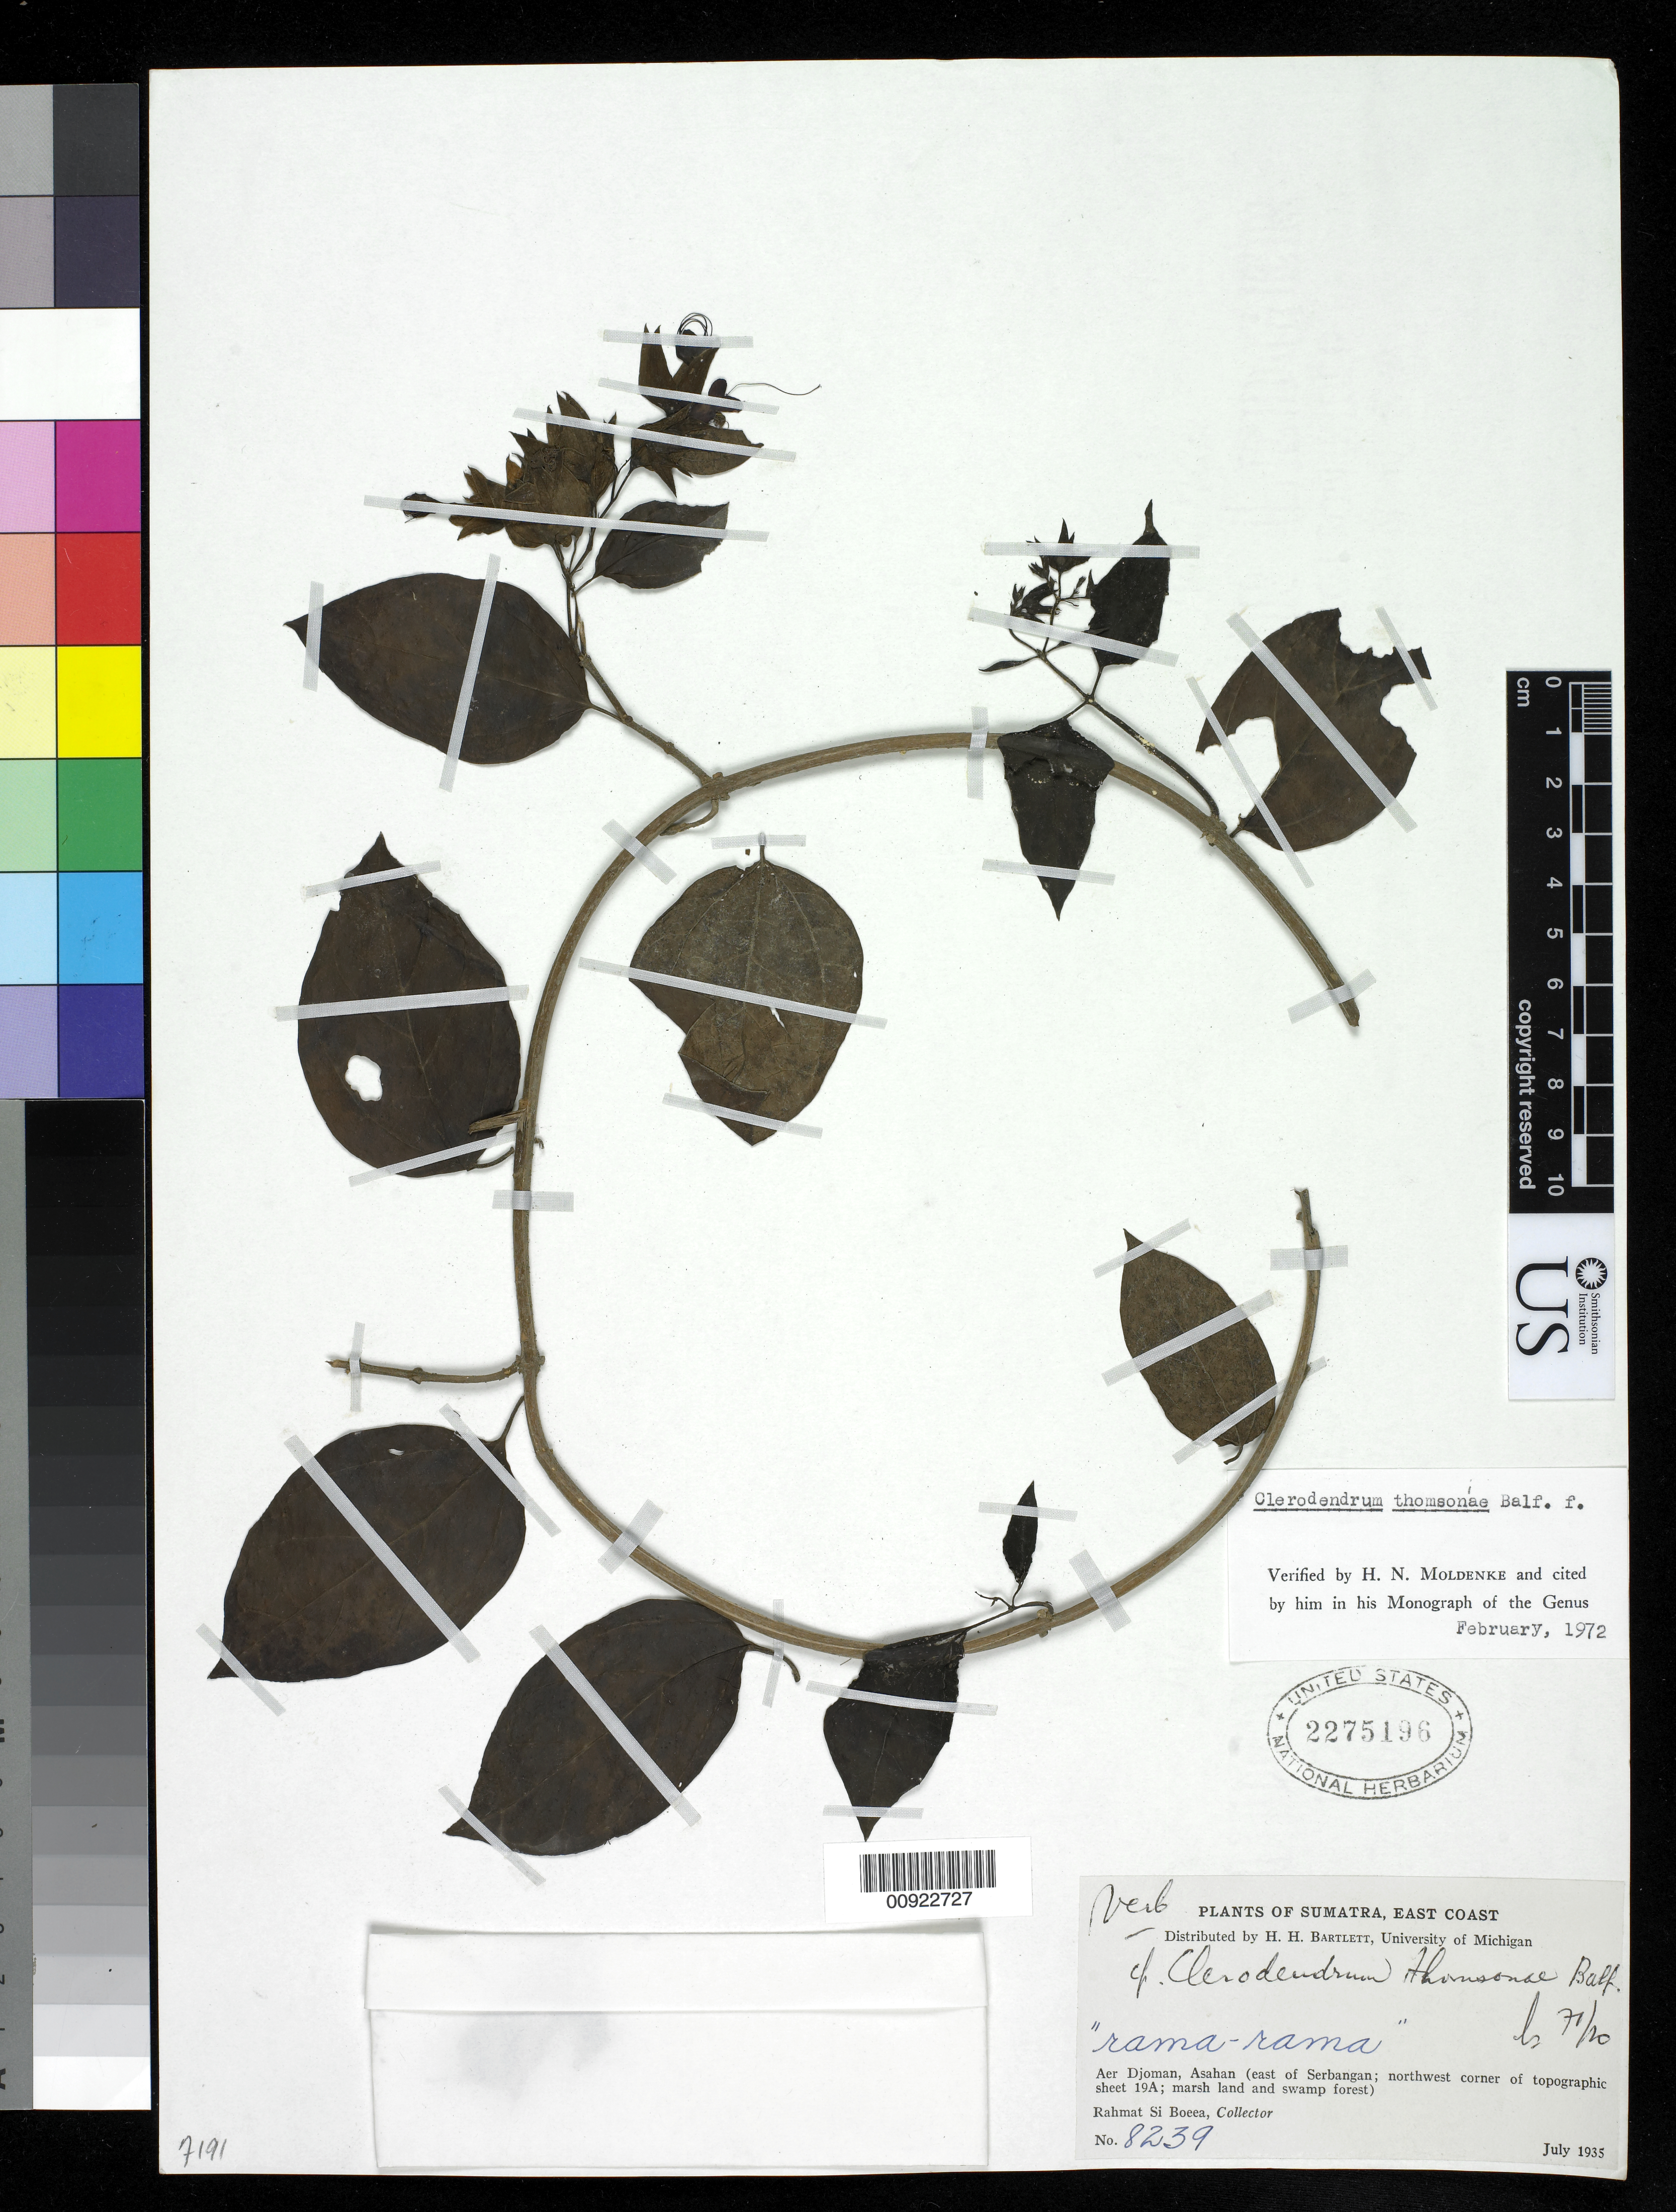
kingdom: Plantae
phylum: Tracheophyta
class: Magnoliopsida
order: Lamiales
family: Lamiaceae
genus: Clerodendrum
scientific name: Clerodendrum thomsoniae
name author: Balf.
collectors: Rahmat Si Boeea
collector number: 8239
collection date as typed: Jul 1935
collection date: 1935-07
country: Indonesia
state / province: Sumatra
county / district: Aceh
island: Sumatra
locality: Aer Djoman, Asahan (E of Serbangan)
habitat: Marsh land and swamp forest.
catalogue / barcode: US 2275196